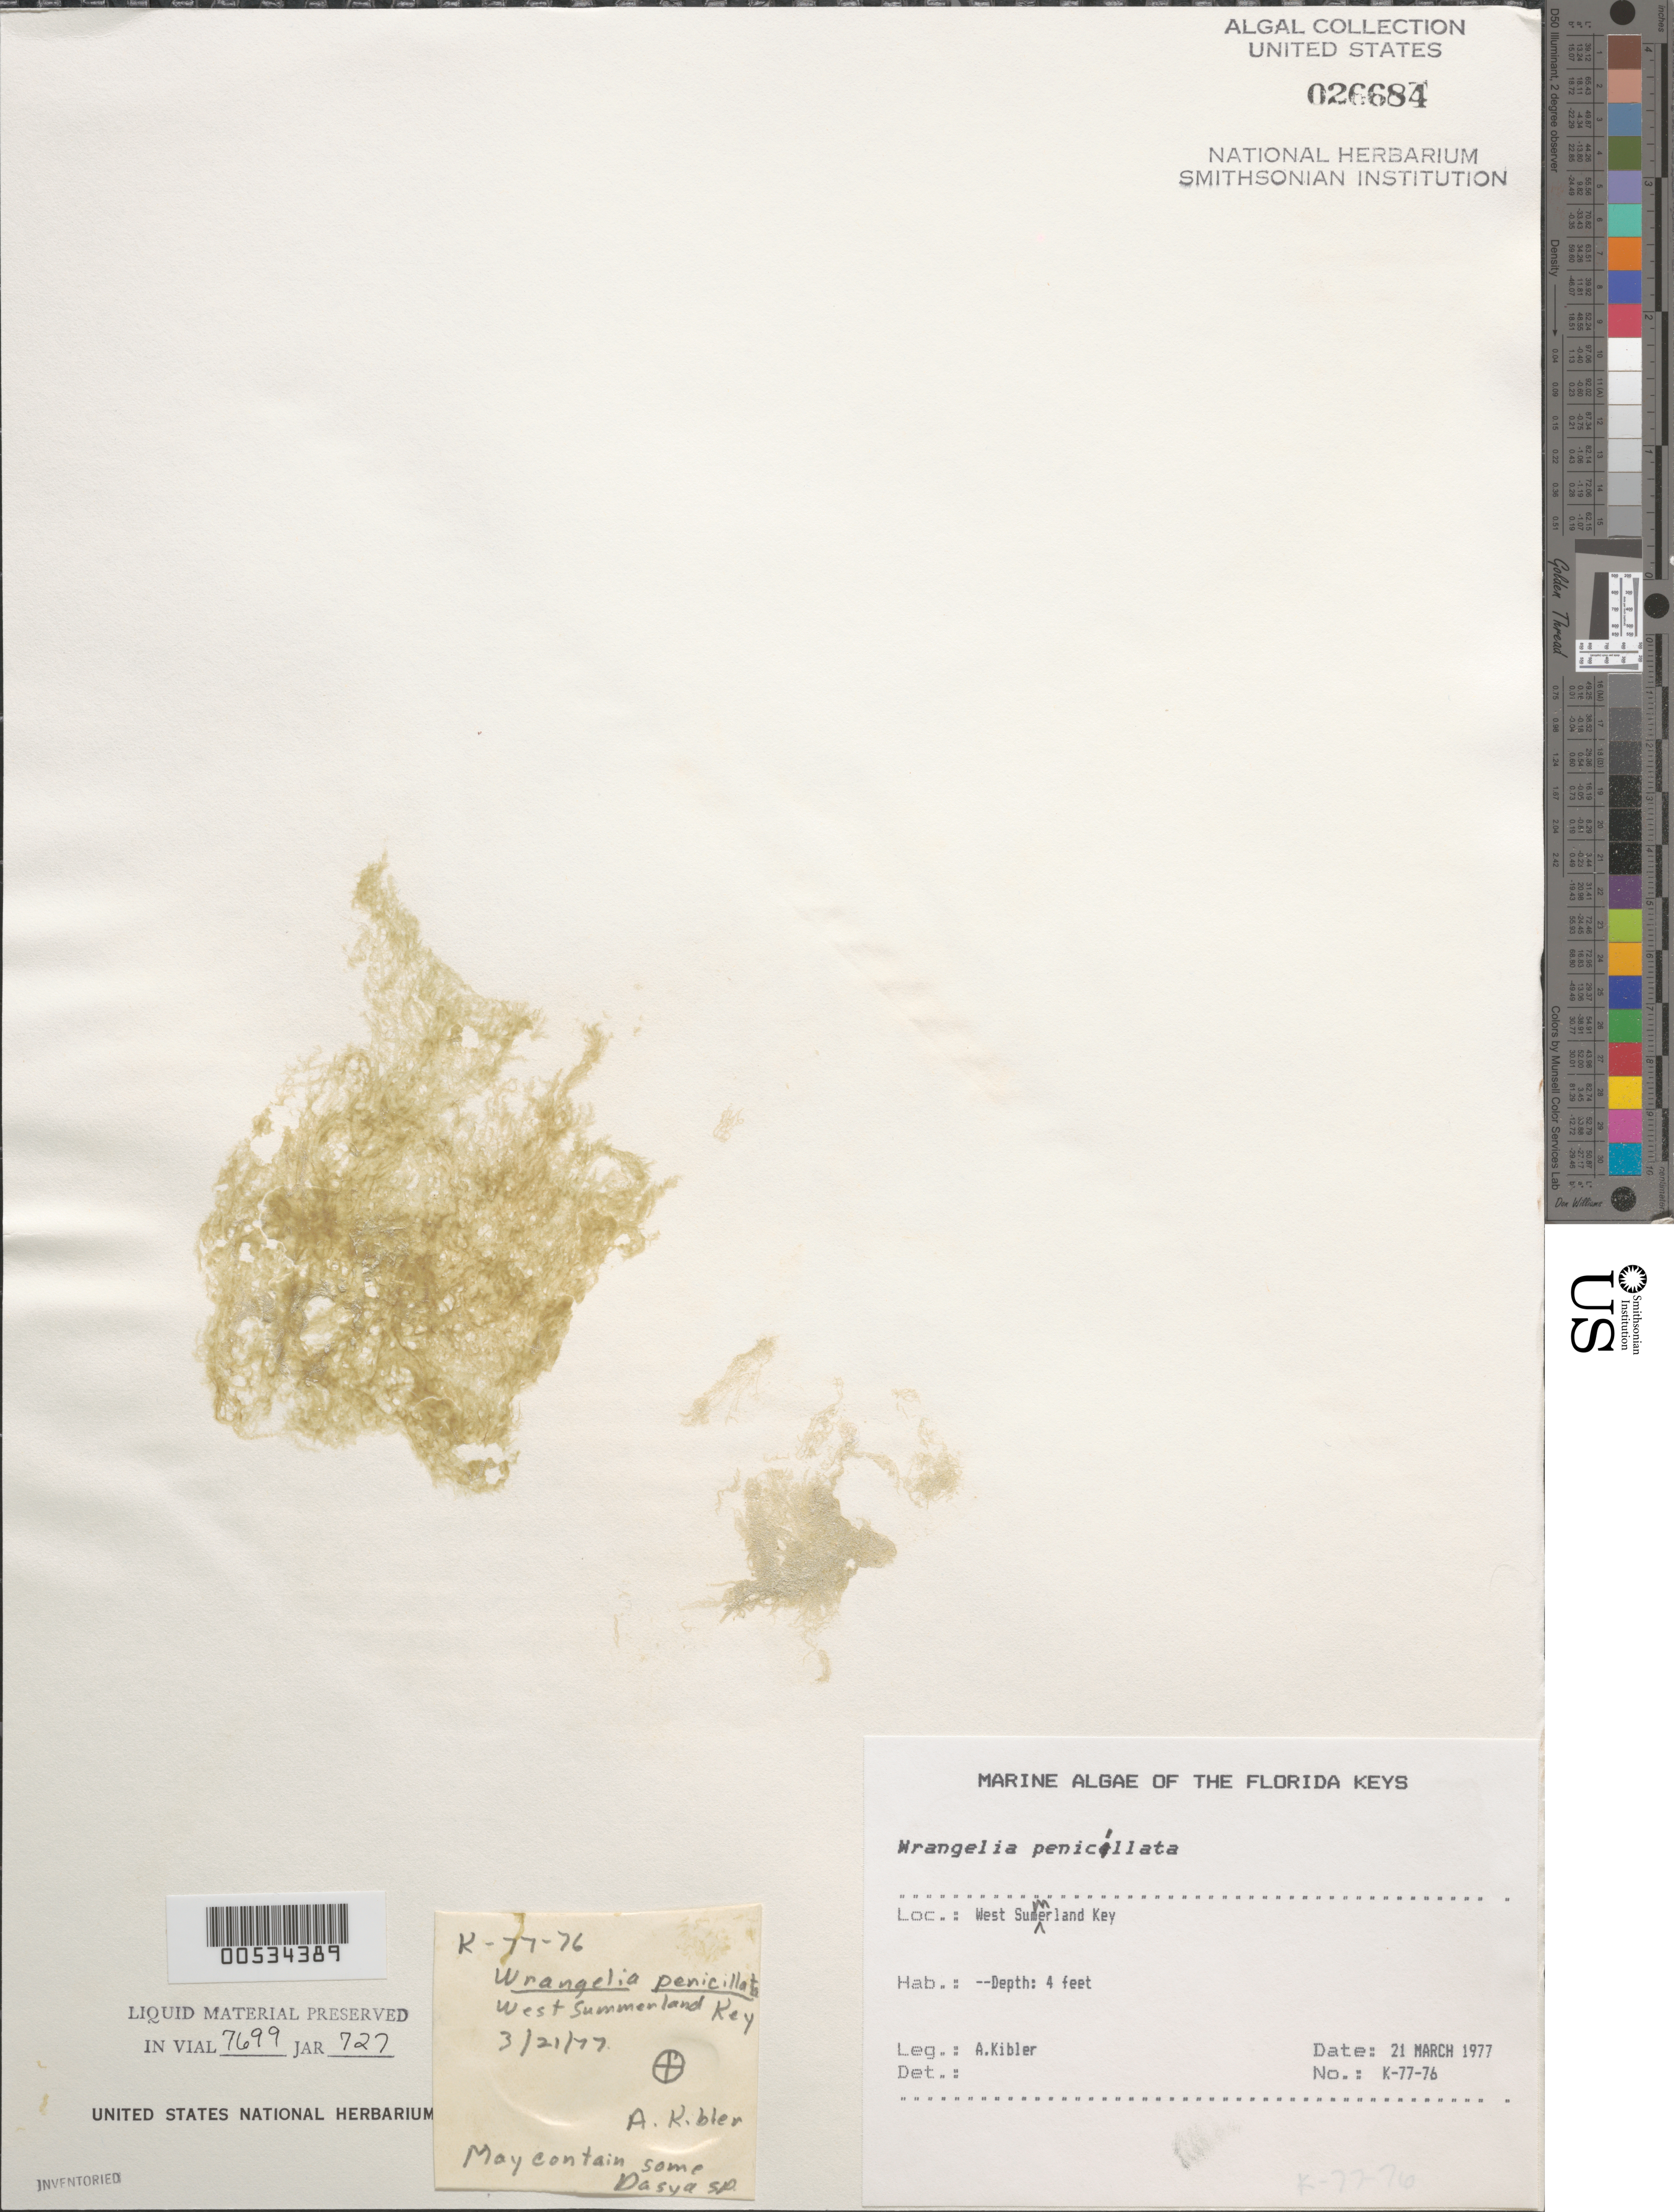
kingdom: Plantae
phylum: Rhodophyta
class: Florideophyceae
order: Ceramiales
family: Wrangeliaceae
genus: Wrangelia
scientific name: Wrangelia penicillata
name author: (C. Agardh) C. Agardh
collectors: A. Kibler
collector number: K-77-76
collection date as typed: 21 Mar 1977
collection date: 1977-03-21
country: United States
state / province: Florida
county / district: Monroe County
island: West Summerland Key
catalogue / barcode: US 26684